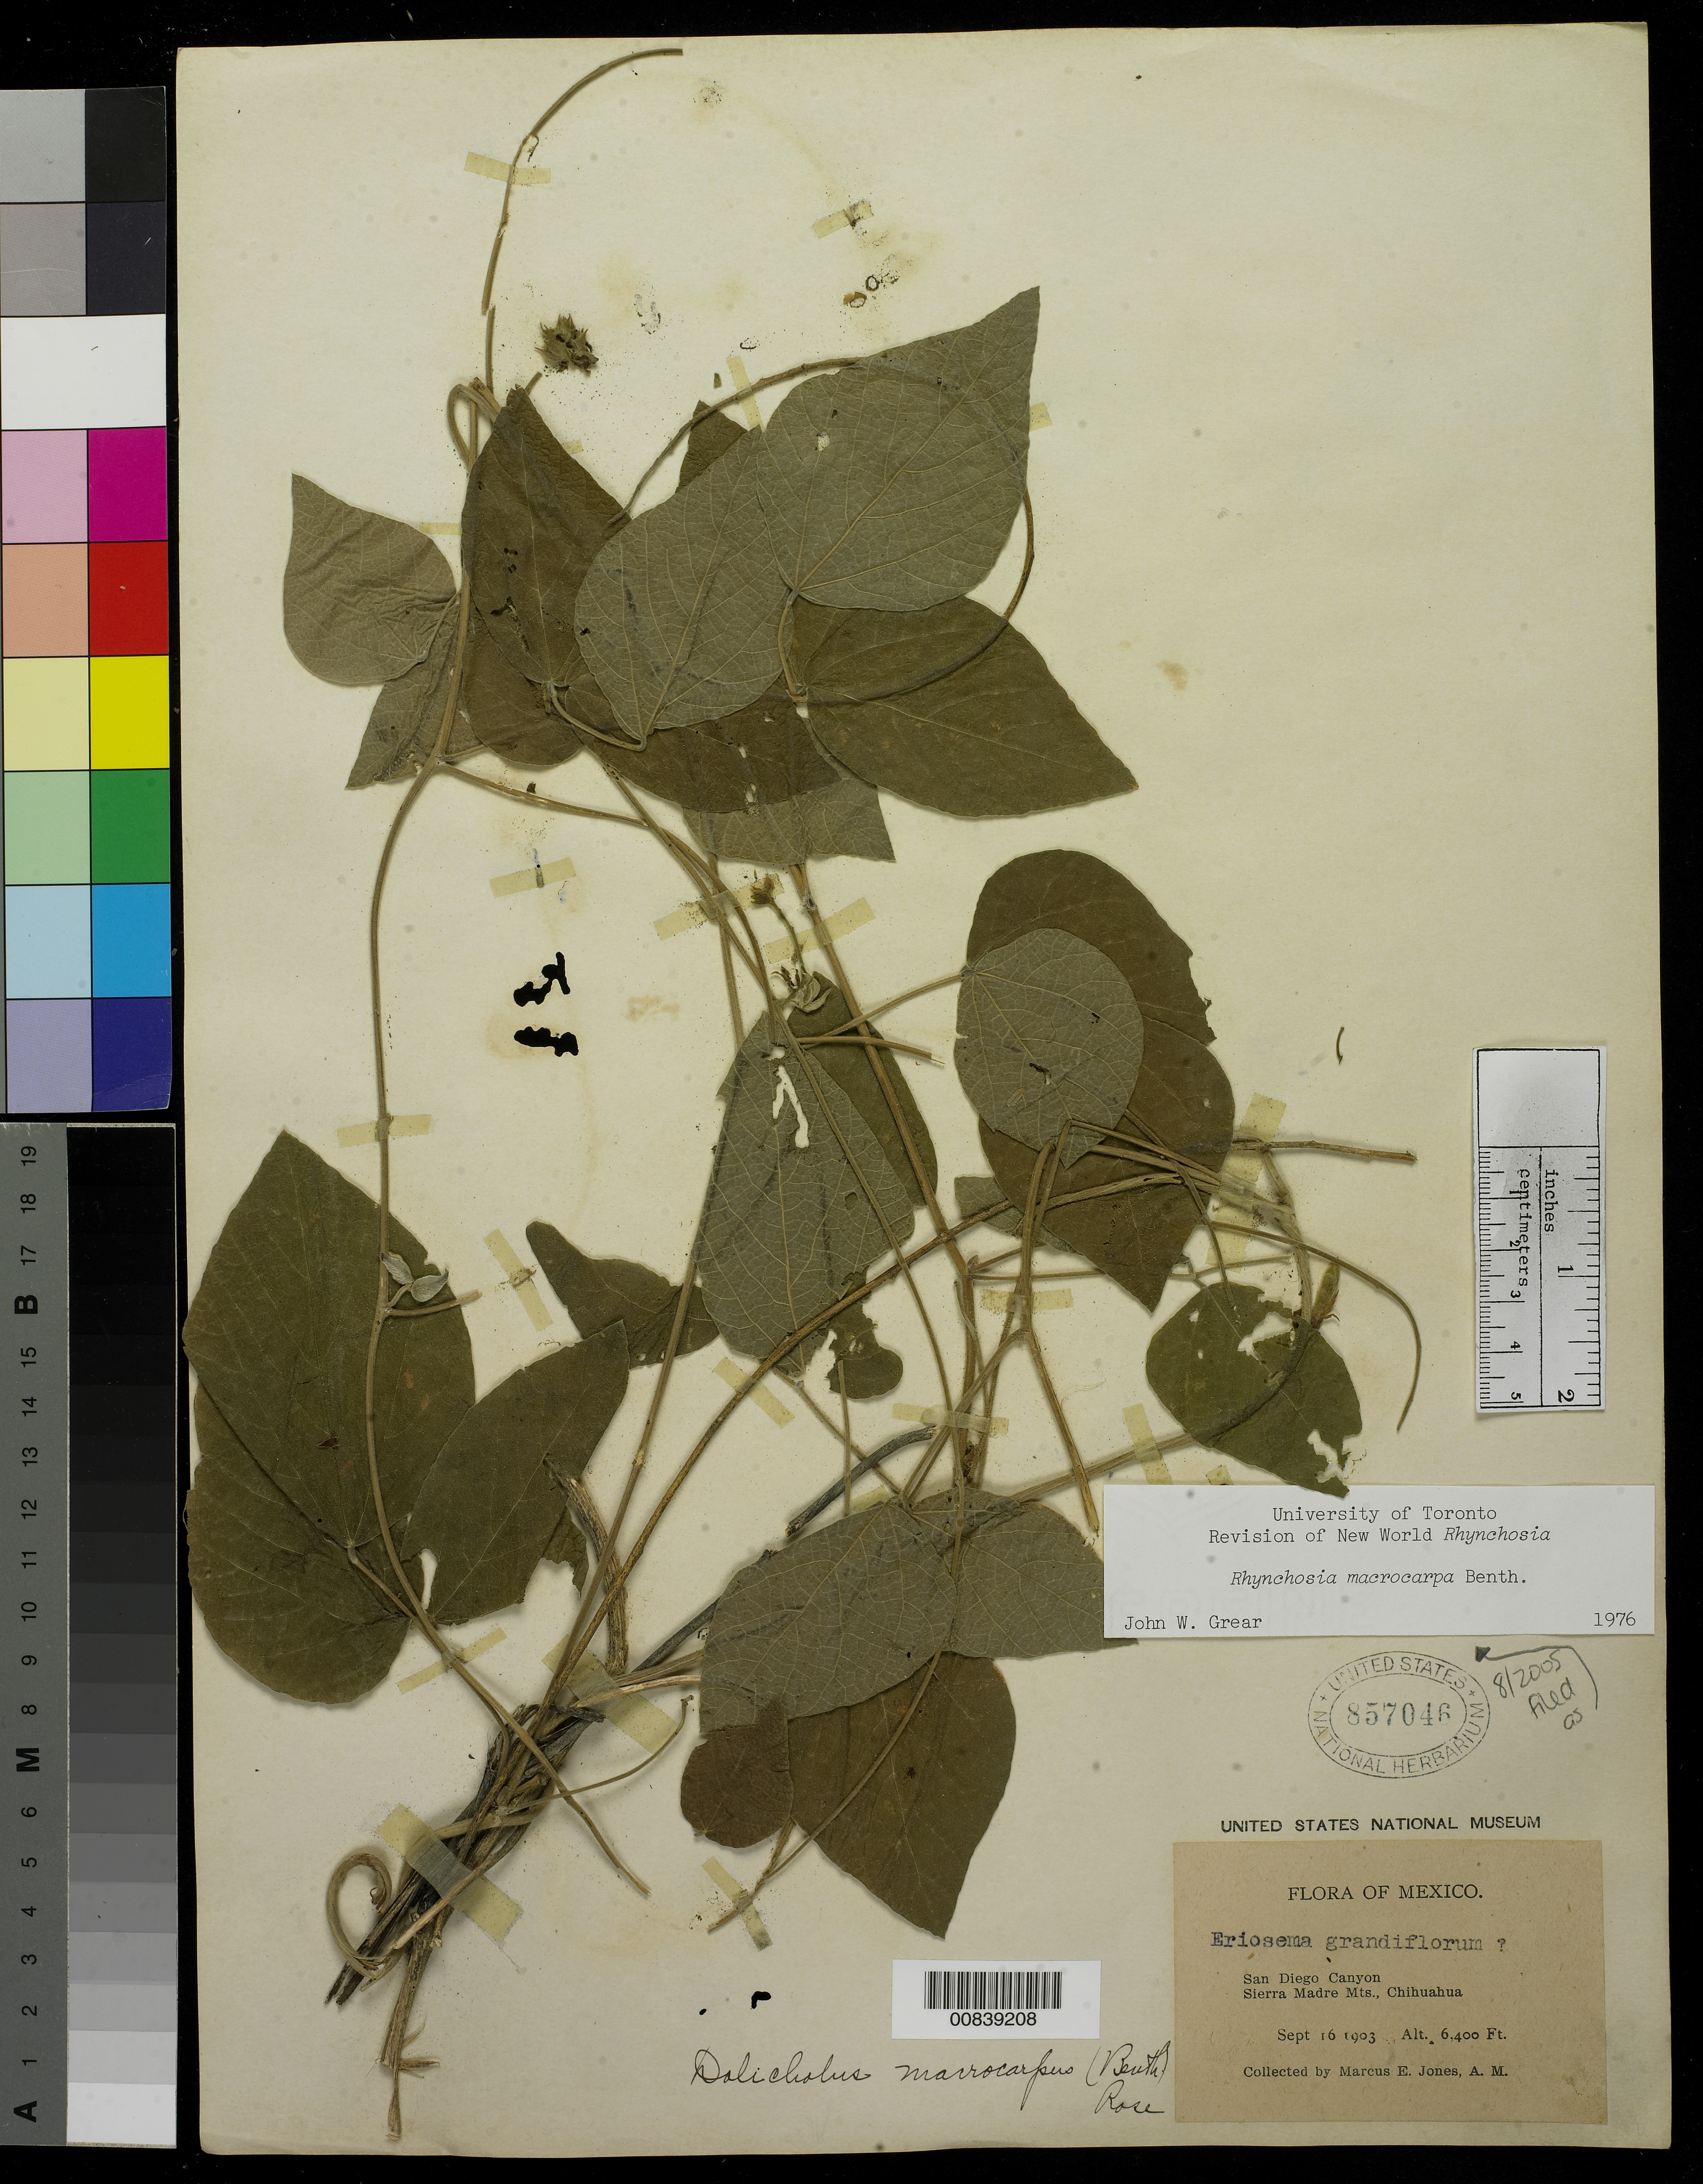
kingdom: Plantae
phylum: Tracheophyta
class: Magnoliopsida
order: Fabales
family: Fabaceae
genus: Rhynchosia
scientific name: Rhynchosia macrocarpa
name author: Benth.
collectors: M. E. Jones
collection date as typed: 16 Sep 1903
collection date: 1903-09-16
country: Mexico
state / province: Chihuahua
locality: San Diego Canyon. Sierra Madre Mts., Chihuahua.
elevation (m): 1951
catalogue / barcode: US 857046